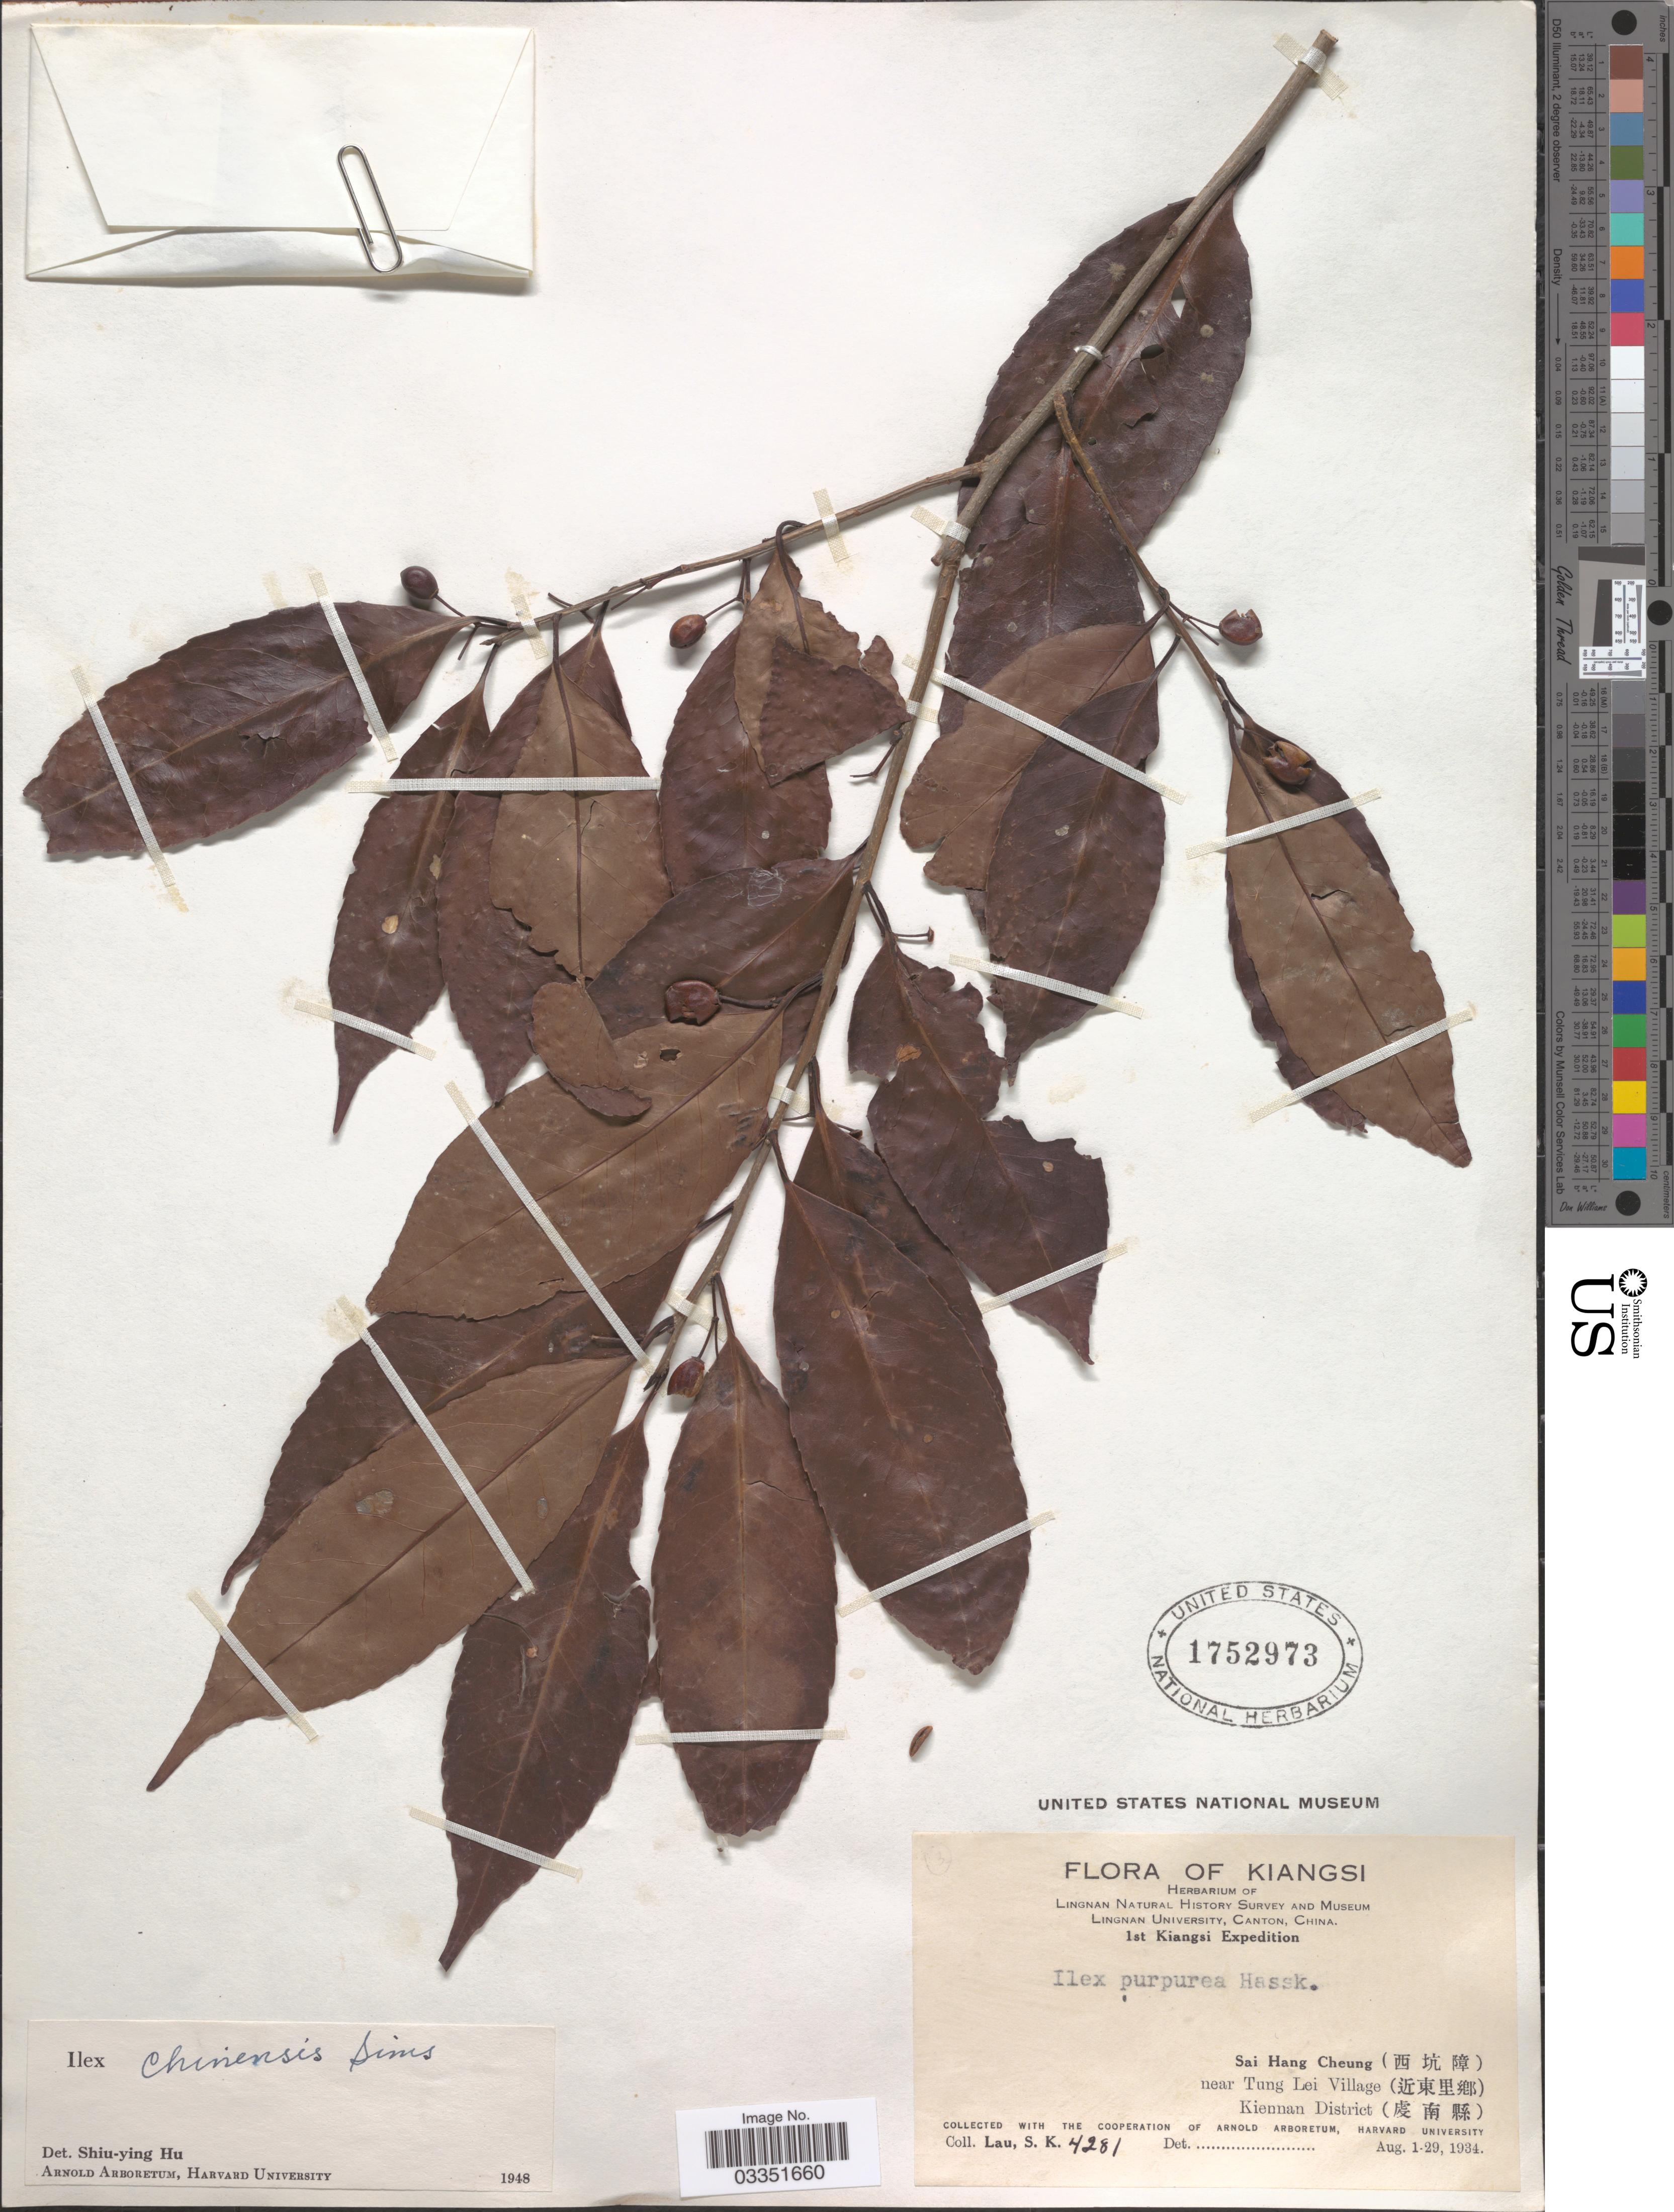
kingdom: Plantae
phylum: Tracheophyta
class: Magnoliopsida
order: Aquifoliales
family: Aquifoliaceae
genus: Ilex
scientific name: Ilex chinensis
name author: Sims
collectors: S. K. Lau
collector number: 4281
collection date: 1934-08-01/1934-08-29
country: China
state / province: Jiangxi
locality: Kiangsi. Sai Hang Cheung (X) near Tung Lei Village (X). Kiennan District (X).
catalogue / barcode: US 1752973